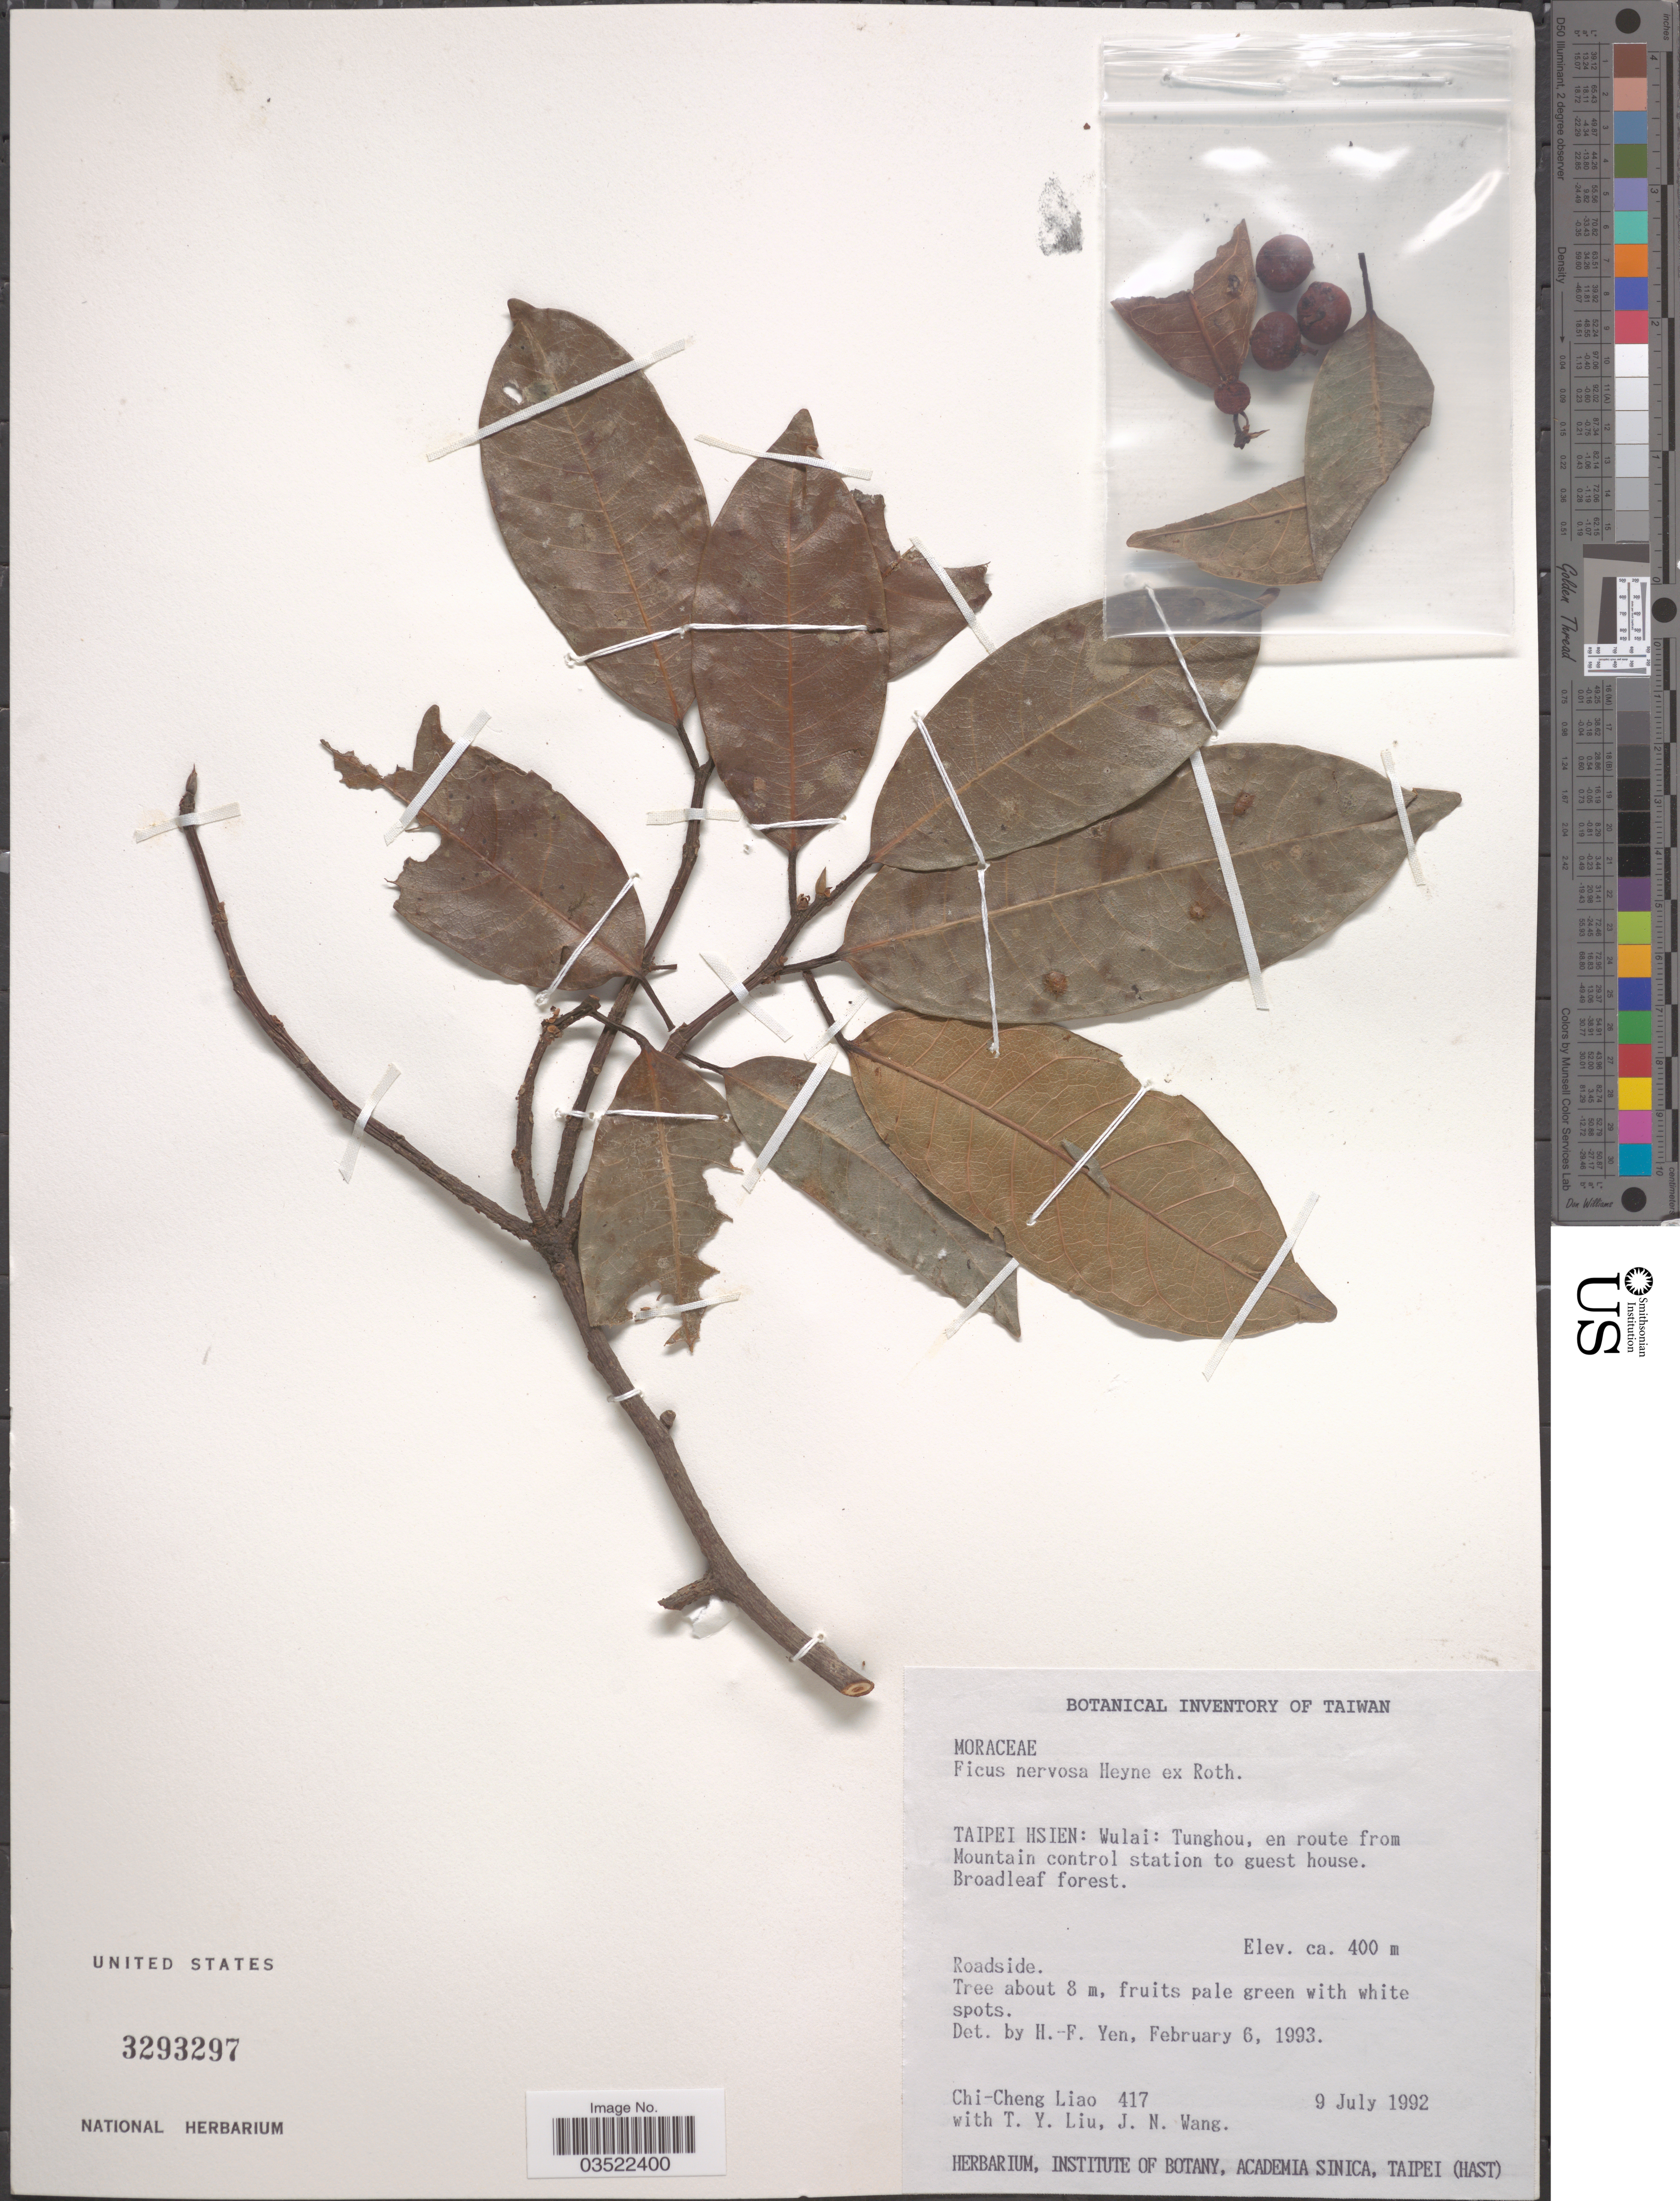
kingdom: Plantae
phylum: Tracheophyta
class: Magnoliopsida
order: Rosales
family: Moraceae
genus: Ficus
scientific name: Ficus nervosa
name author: B. Heyne & Roth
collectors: C. Liao, T. Y. Liu & J. Wang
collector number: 417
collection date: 1992-07-09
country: Taiwan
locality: Taipei Hsien: Wulai: Tunghou, en route from Mountain control station to guest house.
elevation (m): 400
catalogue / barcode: US 3293297